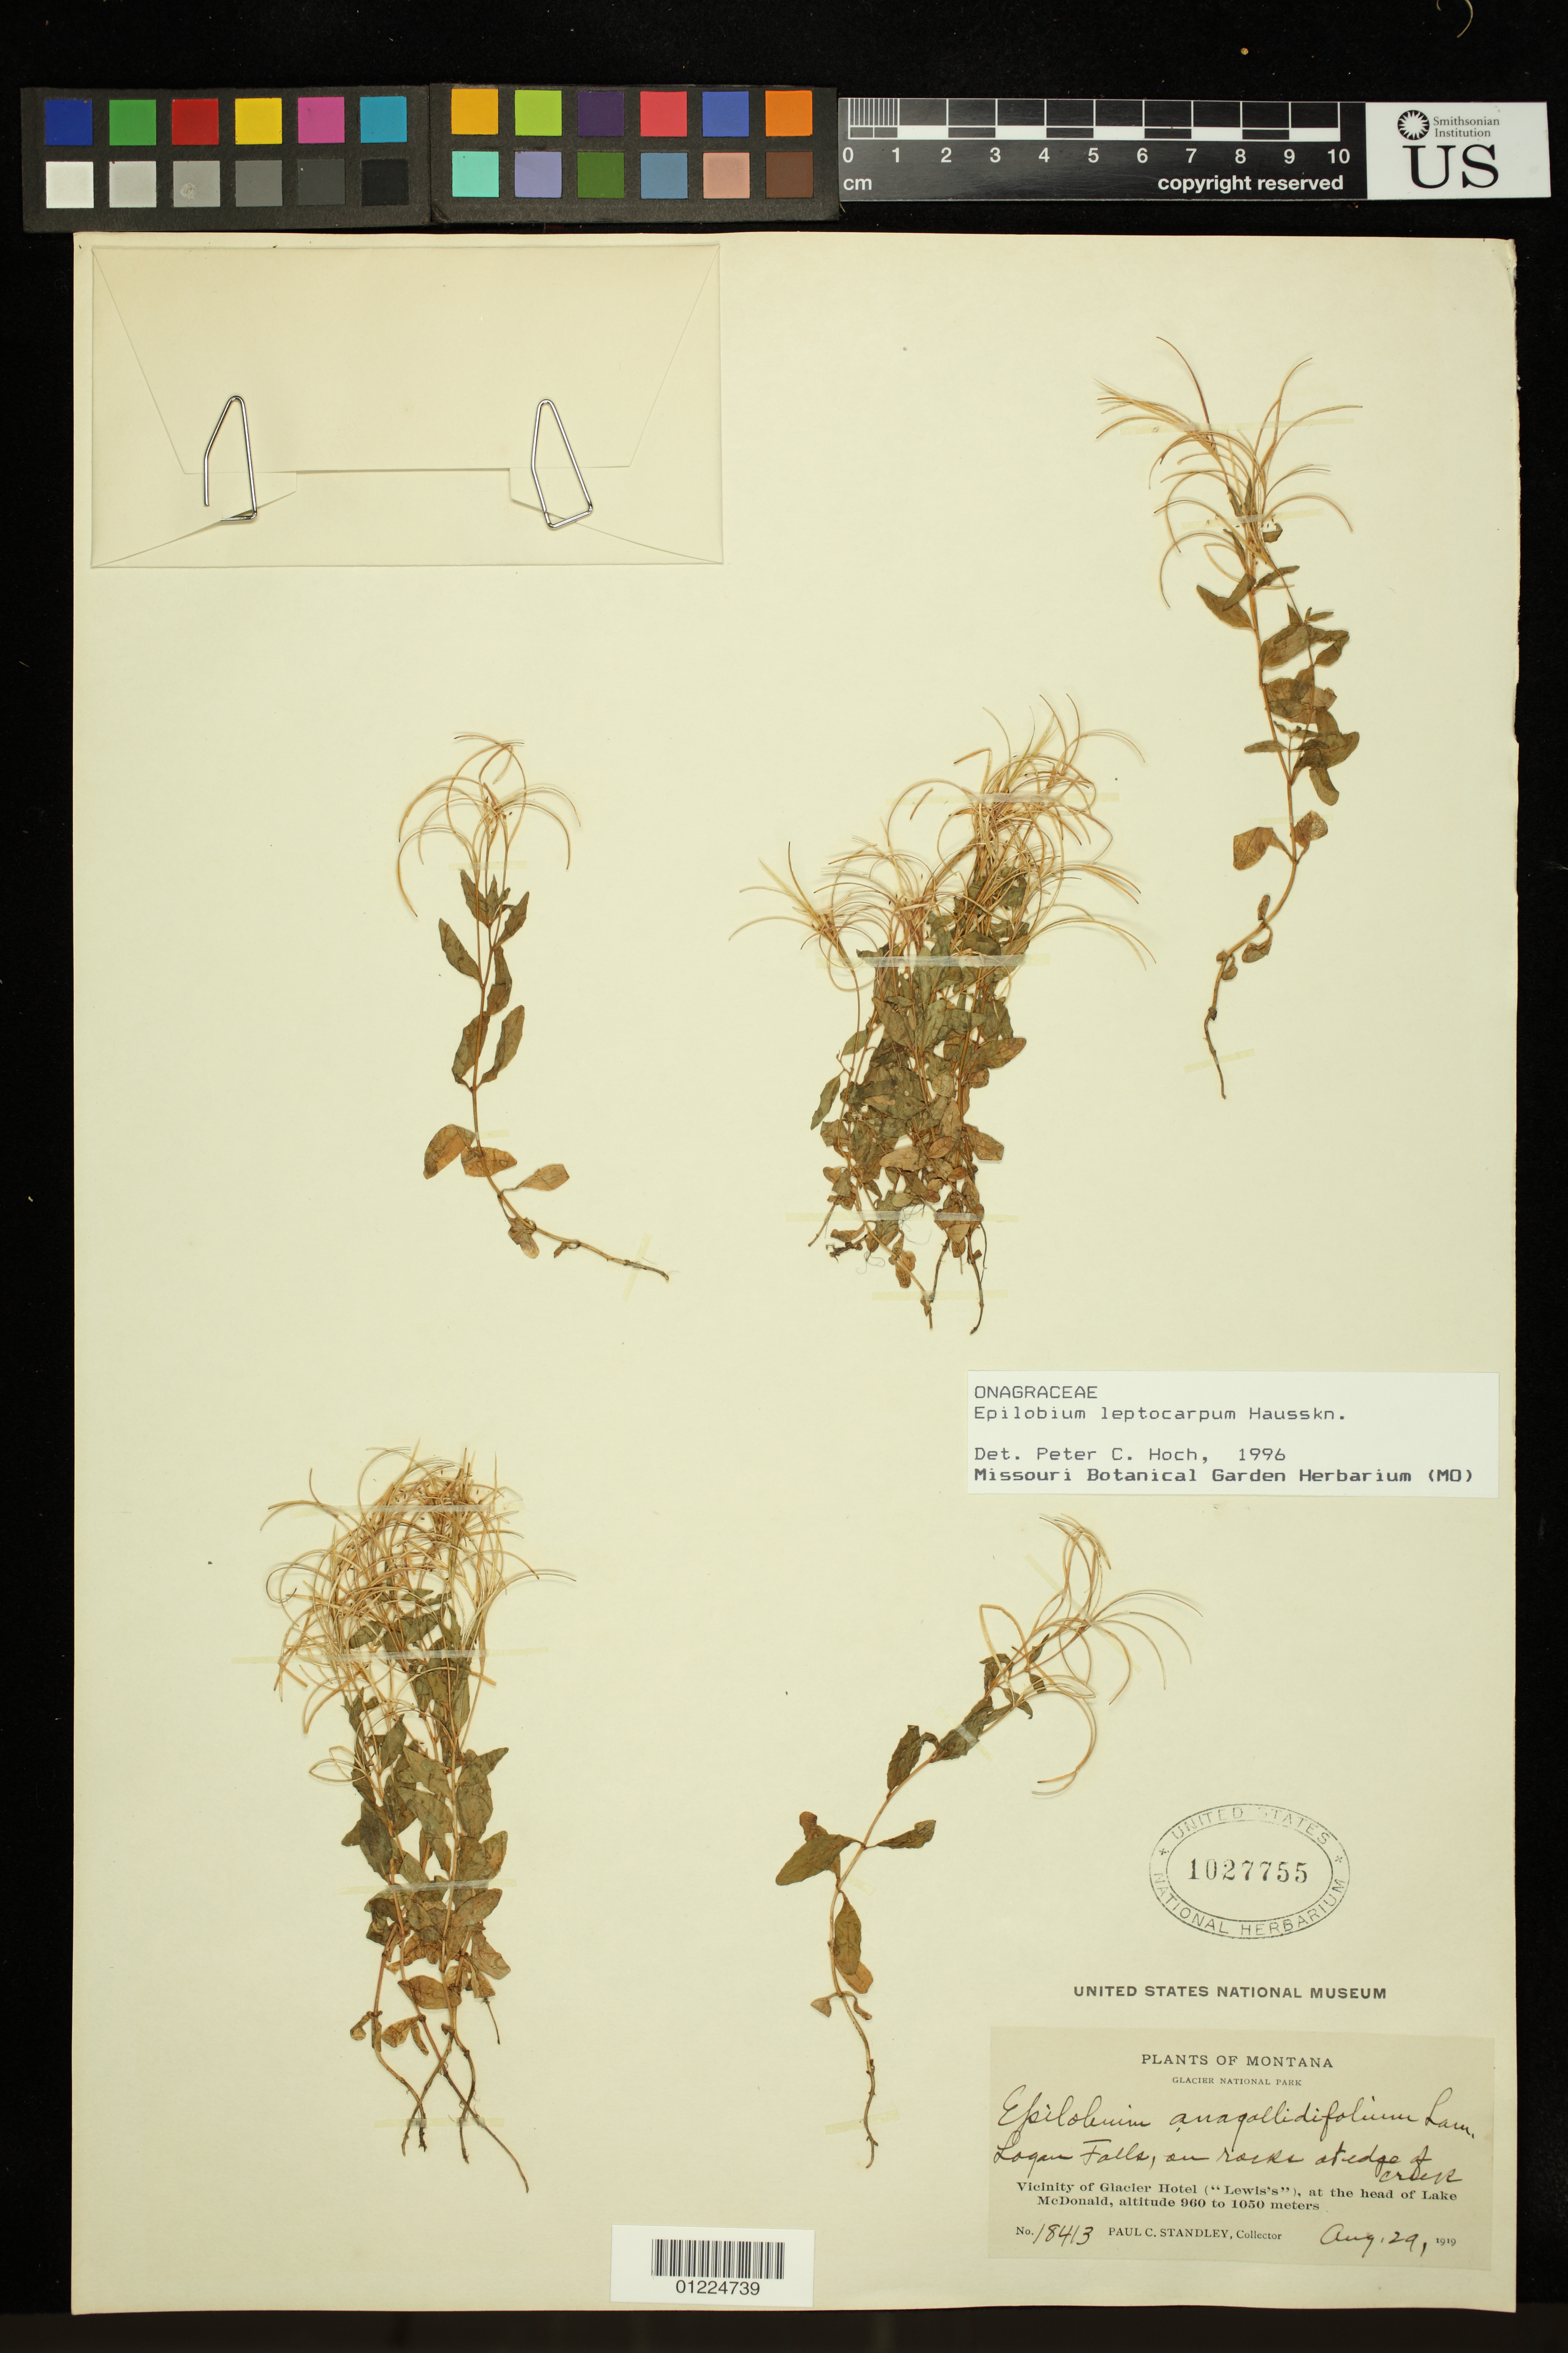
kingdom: Plantae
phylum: Tracheophyta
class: Magnoliopsida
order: Myrtales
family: Onagraceae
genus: Epilobium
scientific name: Epilobium leptocarpum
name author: Hausskn.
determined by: Hoch, P. C.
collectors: P. C. Standley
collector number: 18413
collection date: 1919-08-29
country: United States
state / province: Montana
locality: Vicinity of Glacier Hotel ("Lewis's") at the head of Lake McDonald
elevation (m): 960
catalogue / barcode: US 1027755